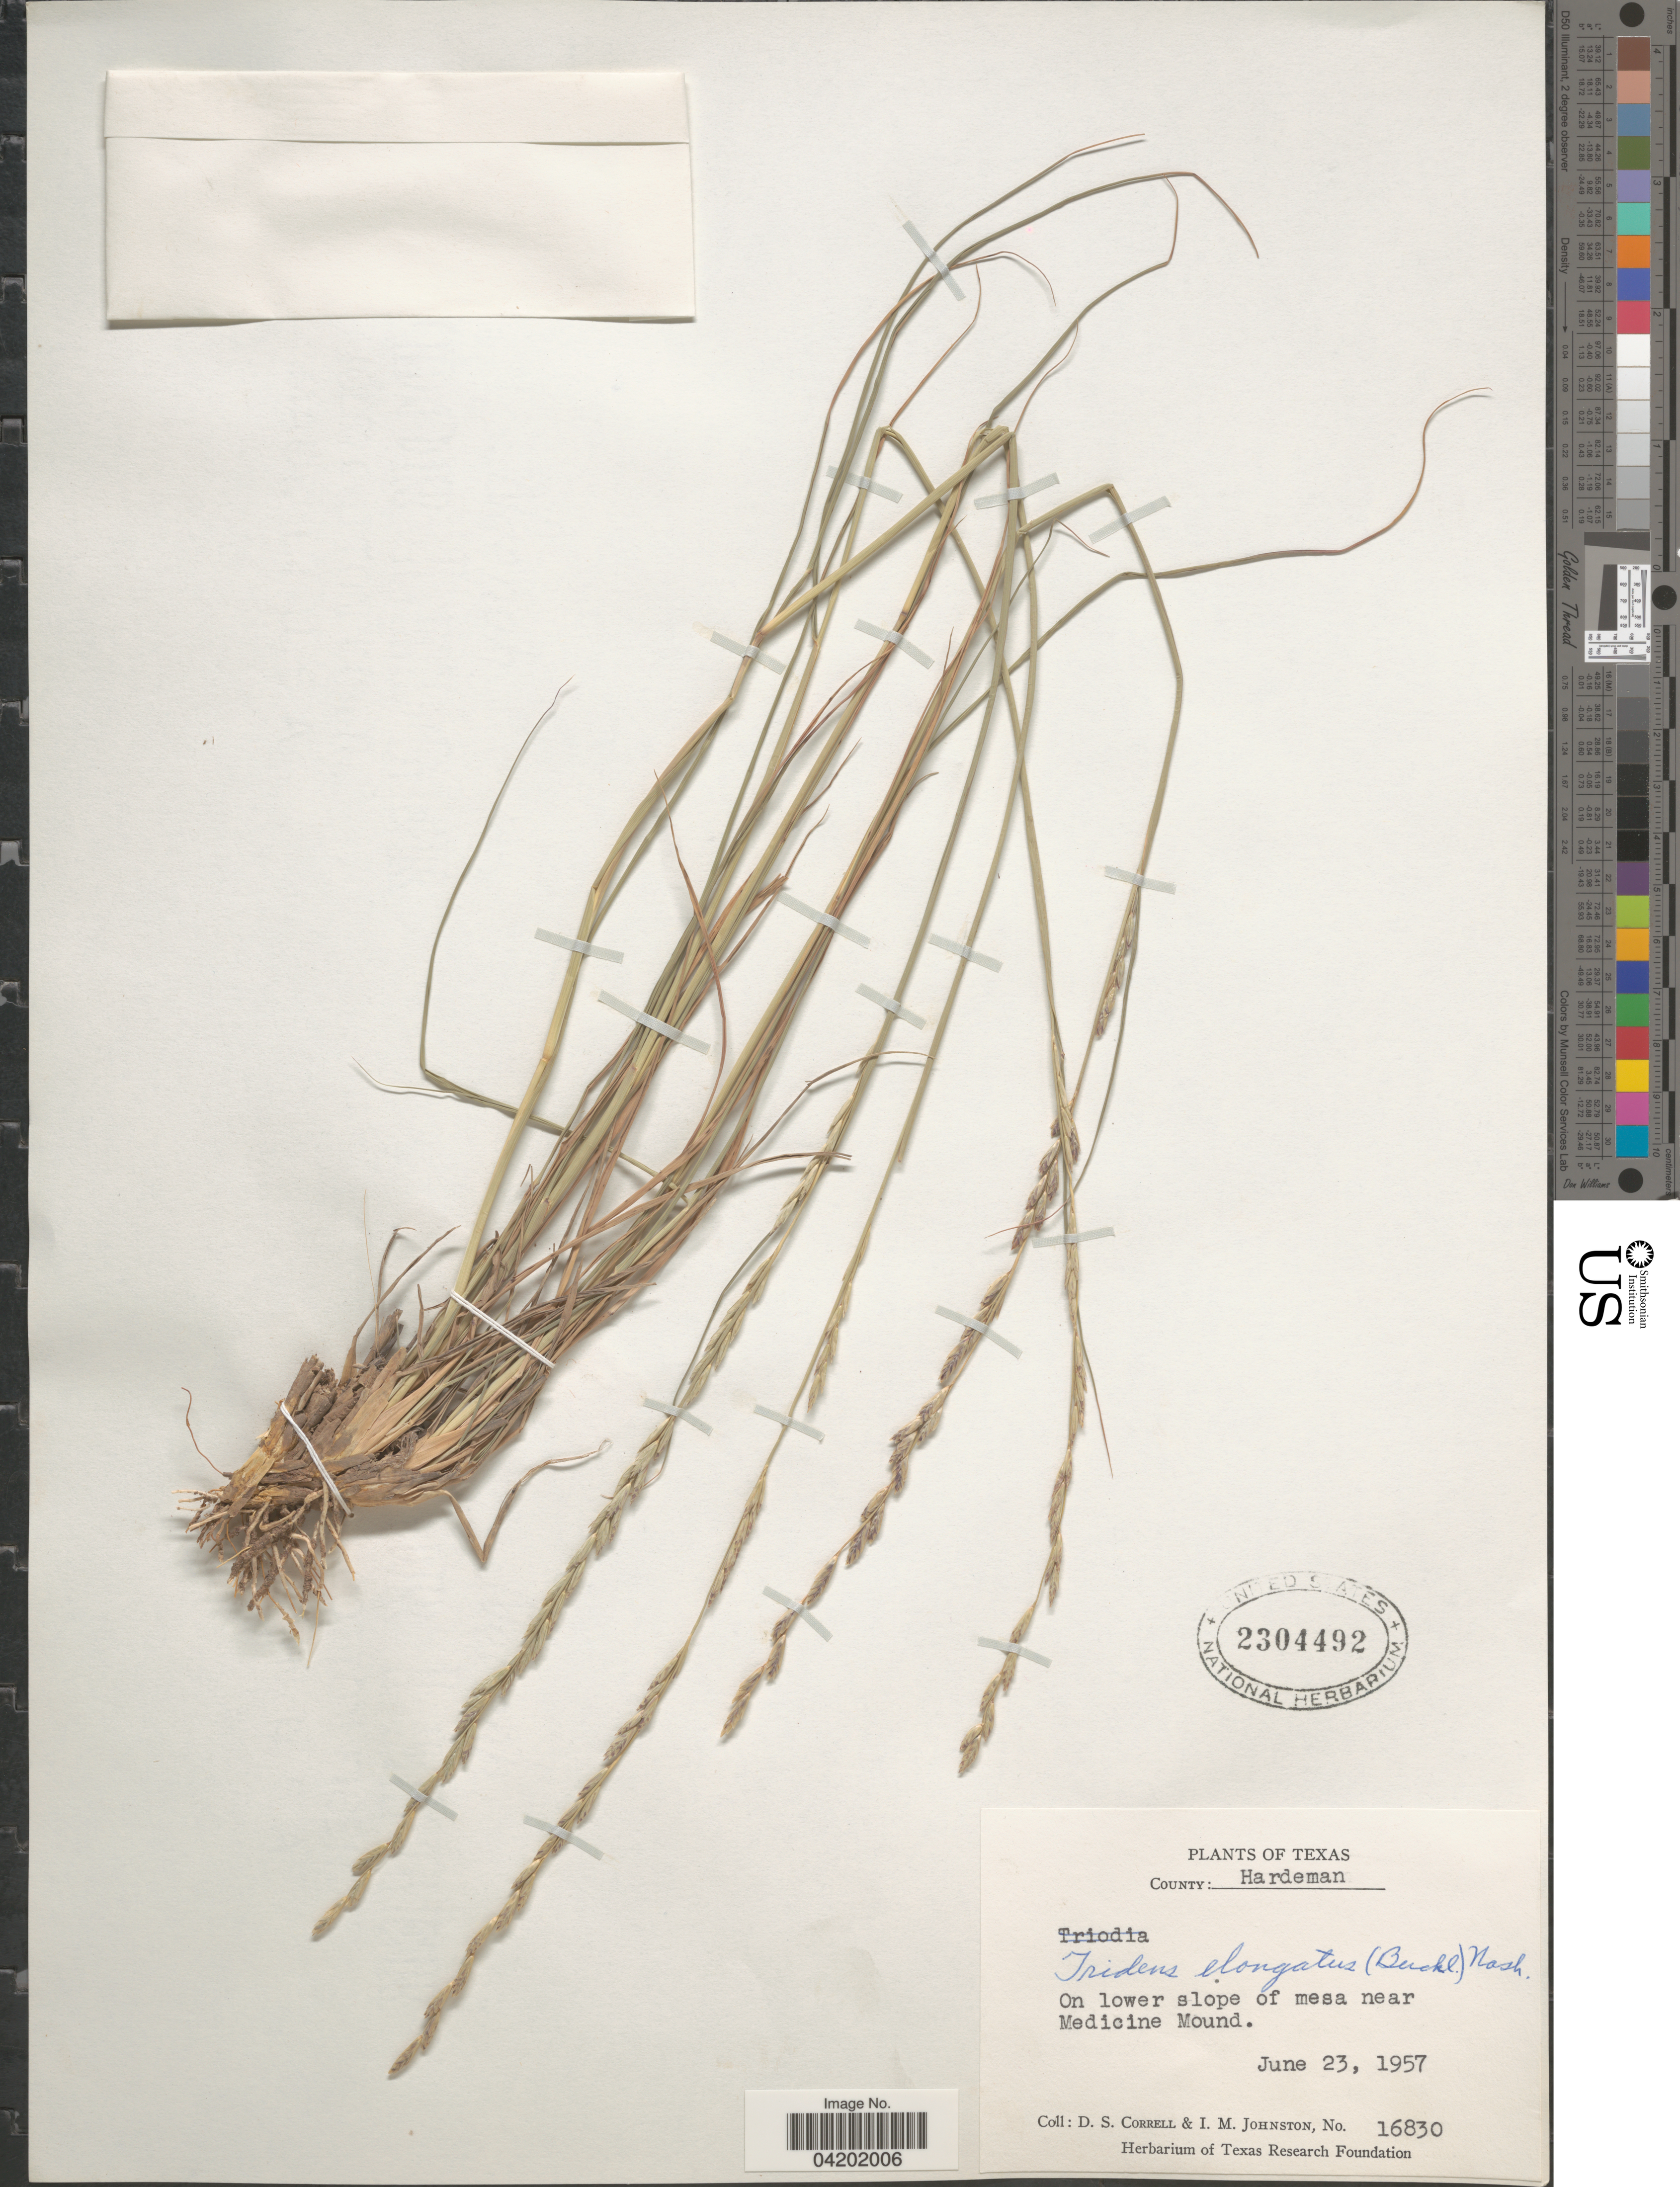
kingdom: Plantae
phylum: Tracheophyta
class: Liliopsida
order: Poales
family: Poaceae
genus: Tridentopsis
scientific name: Tridentopsis mutica var. elongata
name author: P.M. Peterson & Romasch.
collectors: D. S. Correll & I.M. Johnston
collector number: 16830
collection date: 1957-06-23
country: United States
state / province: Texas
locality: County: Hardeman. On lower slope of mesa near Medicine Mound.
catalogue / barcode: US 2304492